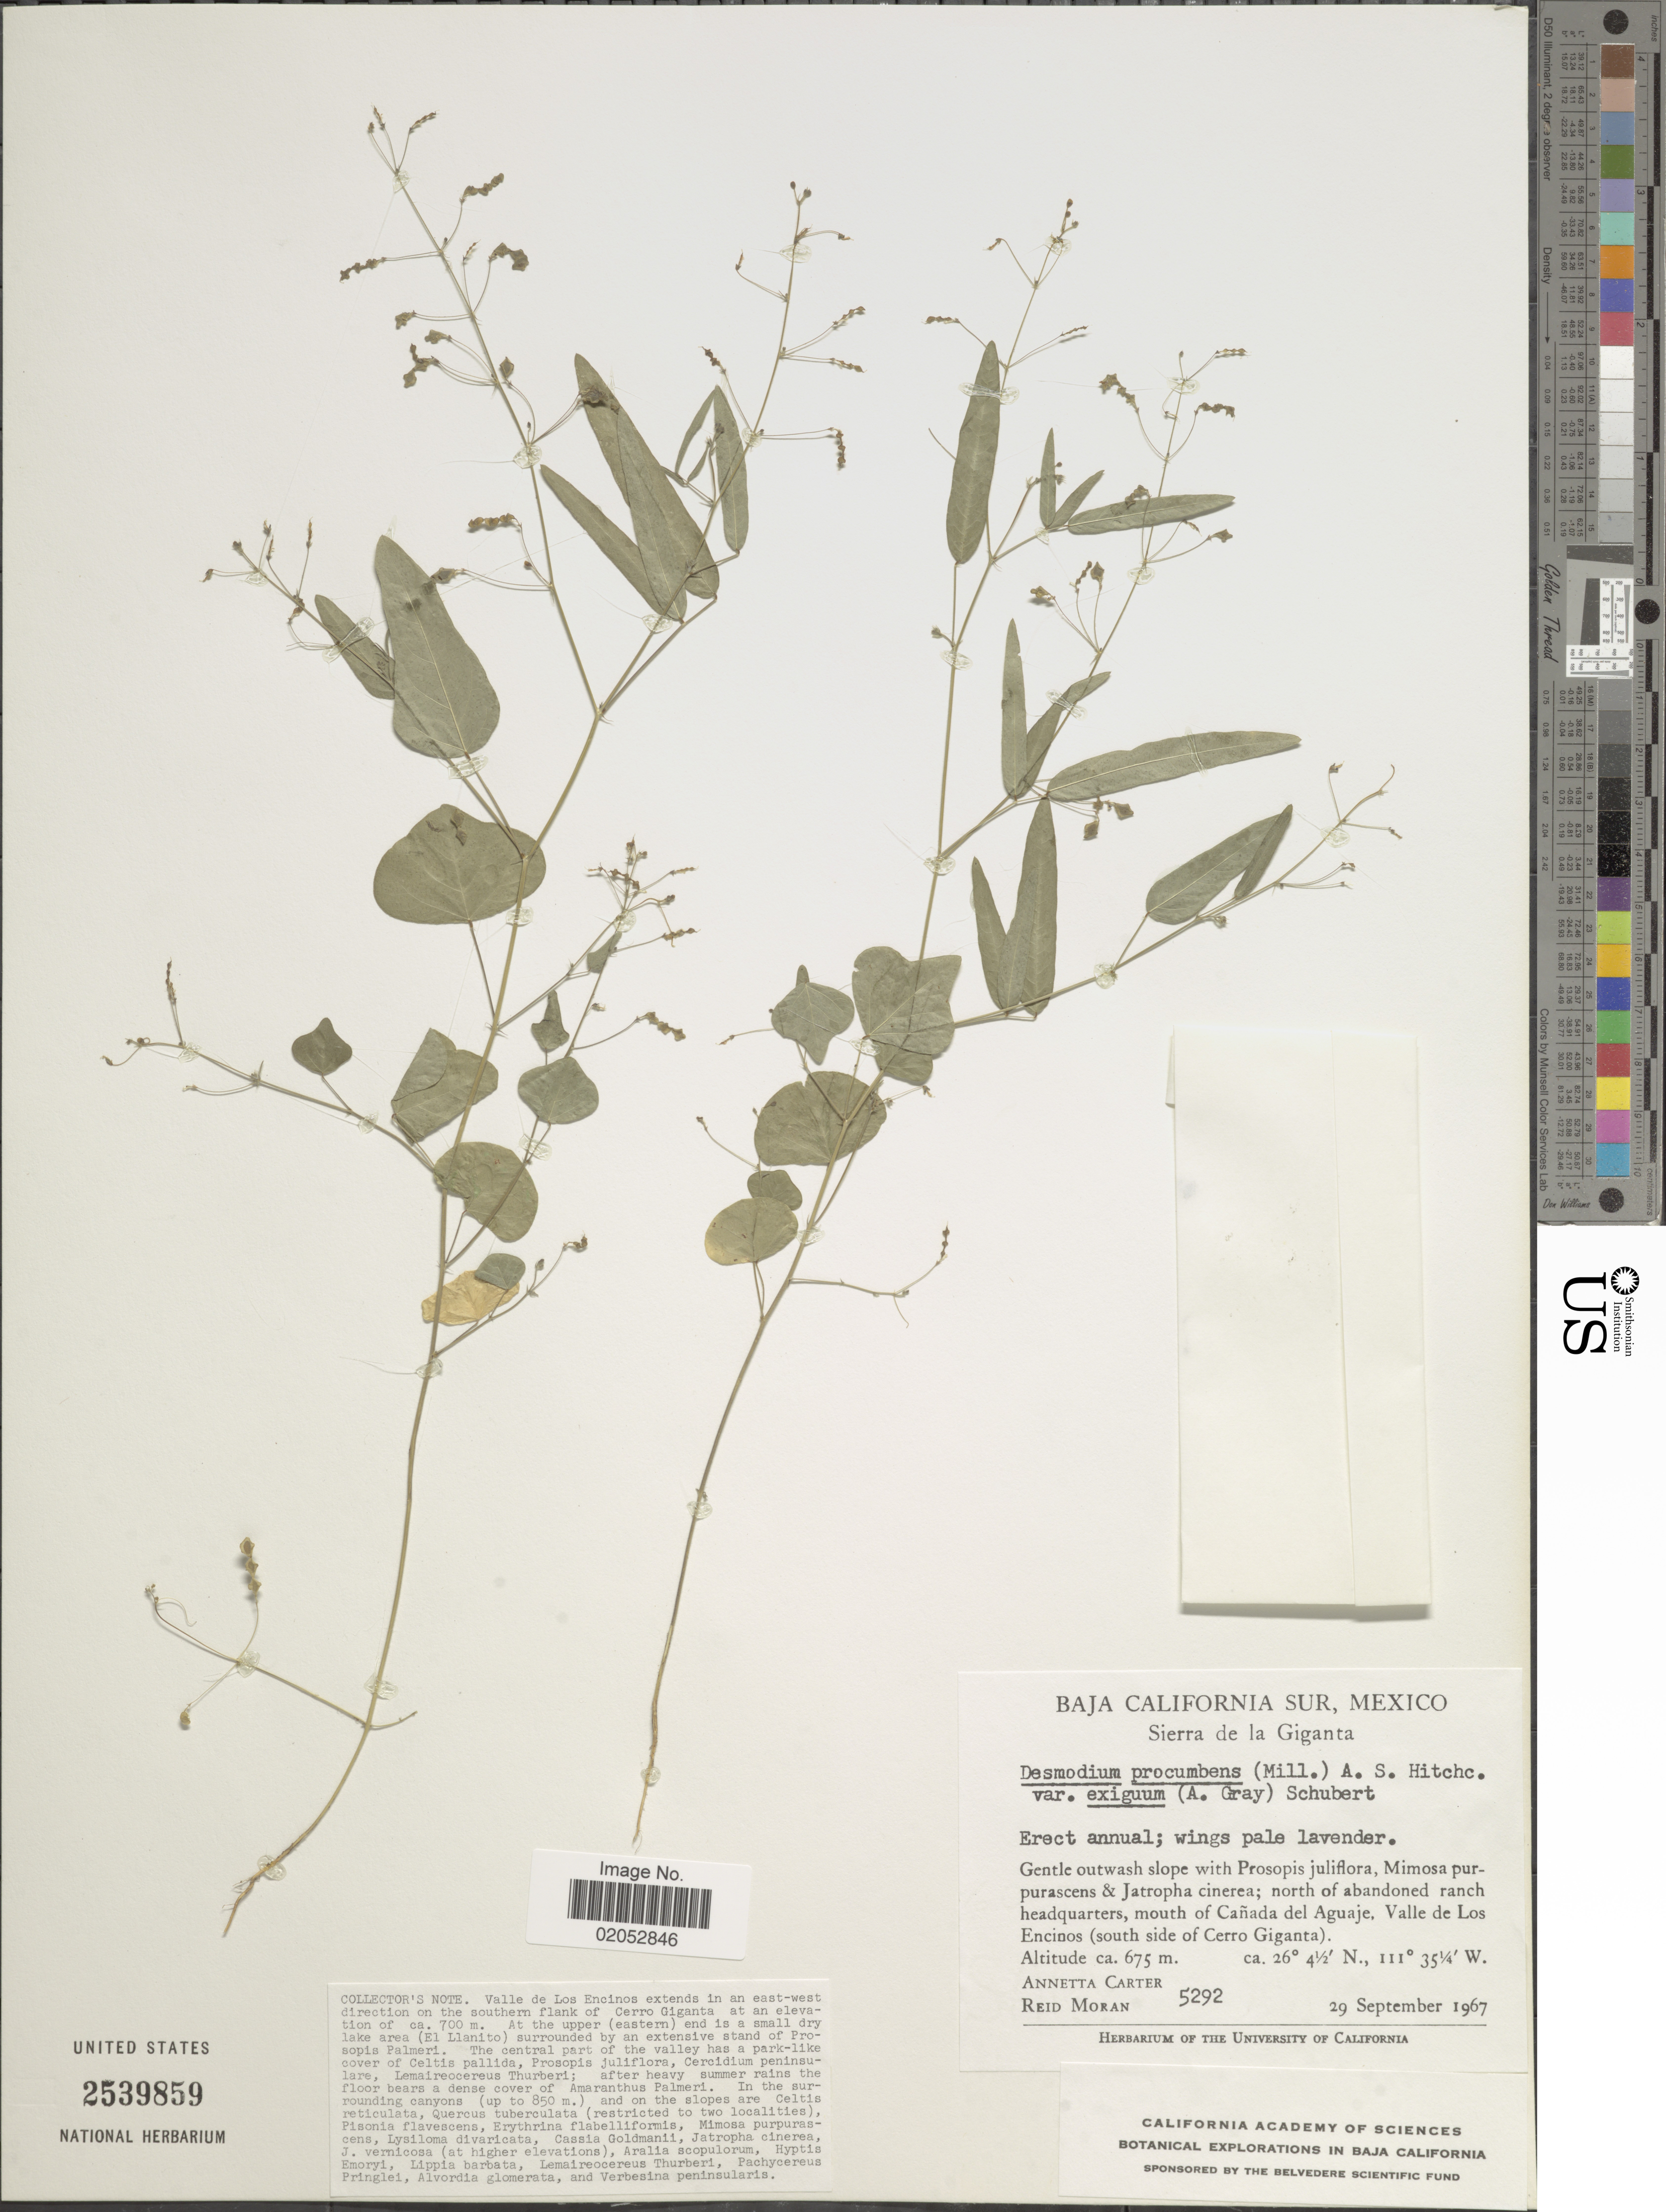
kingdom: Plantae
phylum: Tracheophyta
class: Magnoliopsida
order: Fabales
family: Fabaceae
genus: Desmodium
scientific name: Desmodium procumbens var. exiguum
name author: (A. Gray) B.G. Schub.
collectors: A. Carter & R. V. Moran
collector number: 5292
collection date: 1967-09-29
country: Mexico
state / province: Baja California Sur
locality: Sierra de la Giganta, north of abandoned ranch headquarters, mouth of canada del Aguaje, Valle de Los Emcinos (south side of Cerro Giganta)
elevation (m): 675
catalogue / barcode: US 2539859